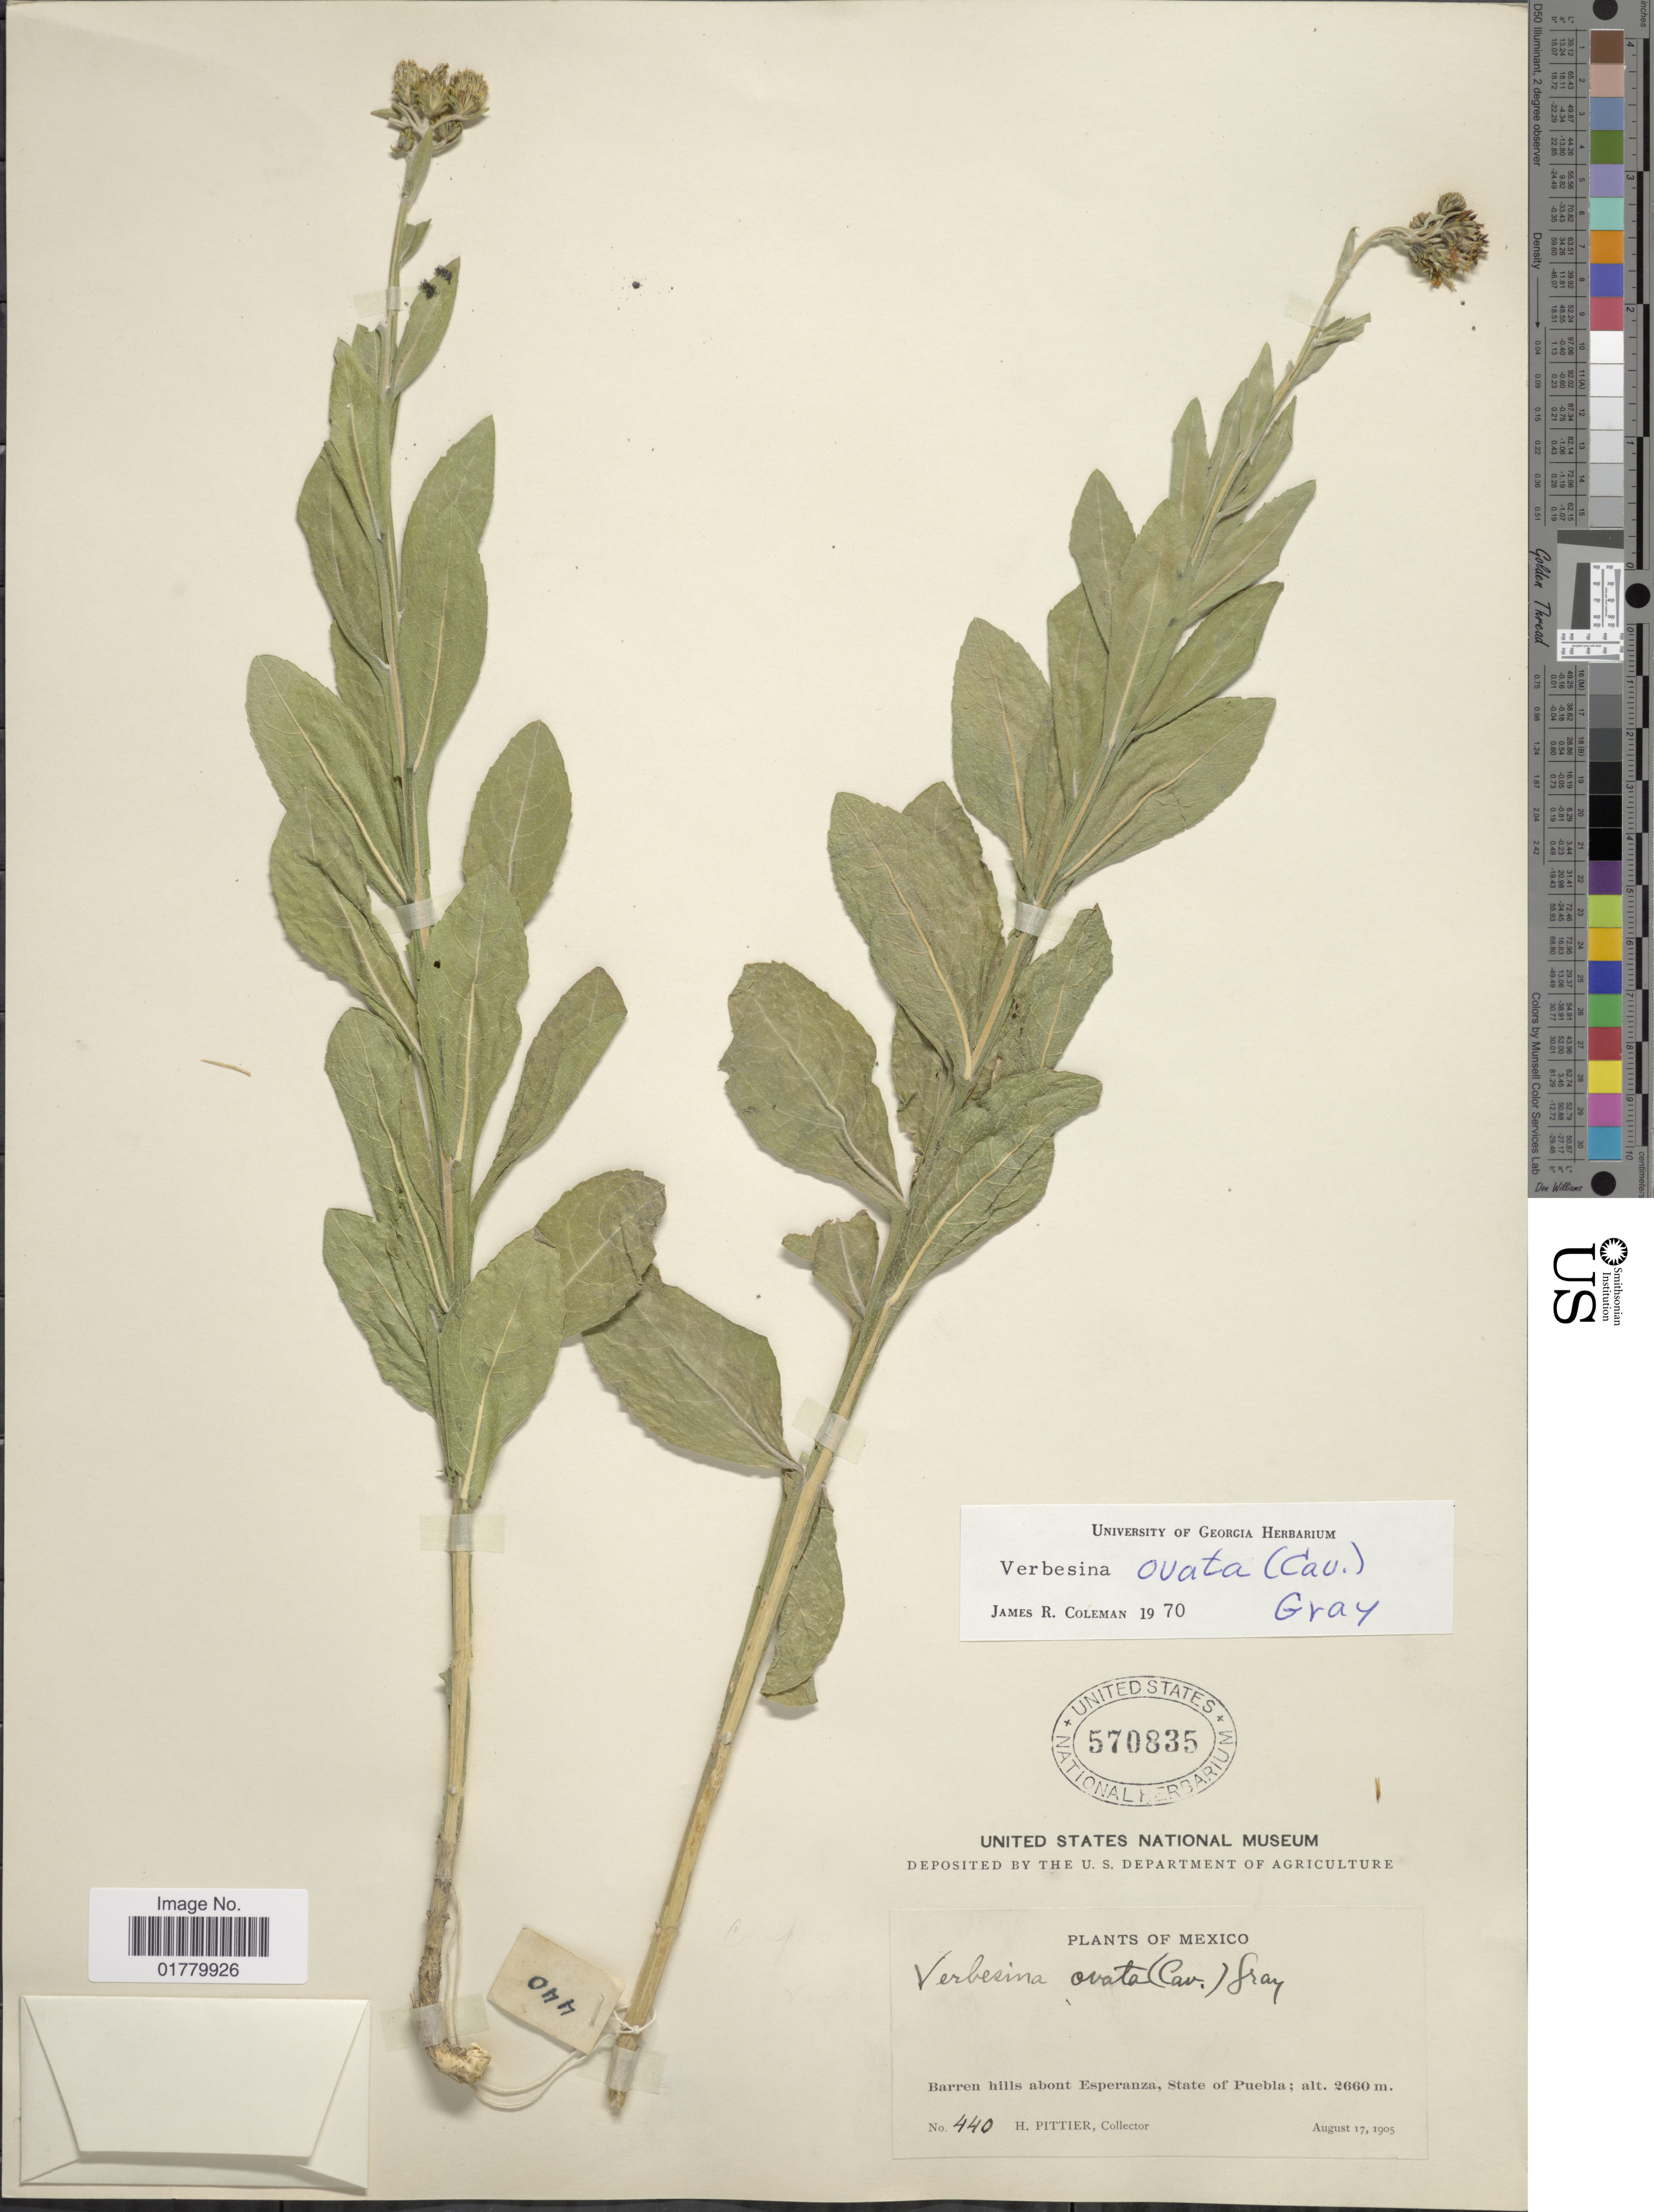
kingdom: Plantae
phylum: Tracheophyta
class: Magnoliopsida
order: Asterales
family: Asteraceae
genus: Verbesina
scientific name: Verbesina ovata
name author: (Cav.) A. Gray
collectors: H. F. Pittier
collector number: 440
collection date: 1905-08-17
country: Mexico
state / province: Puebla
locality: Barren hills about Esperanza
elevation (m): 2660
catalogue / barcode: US 570835